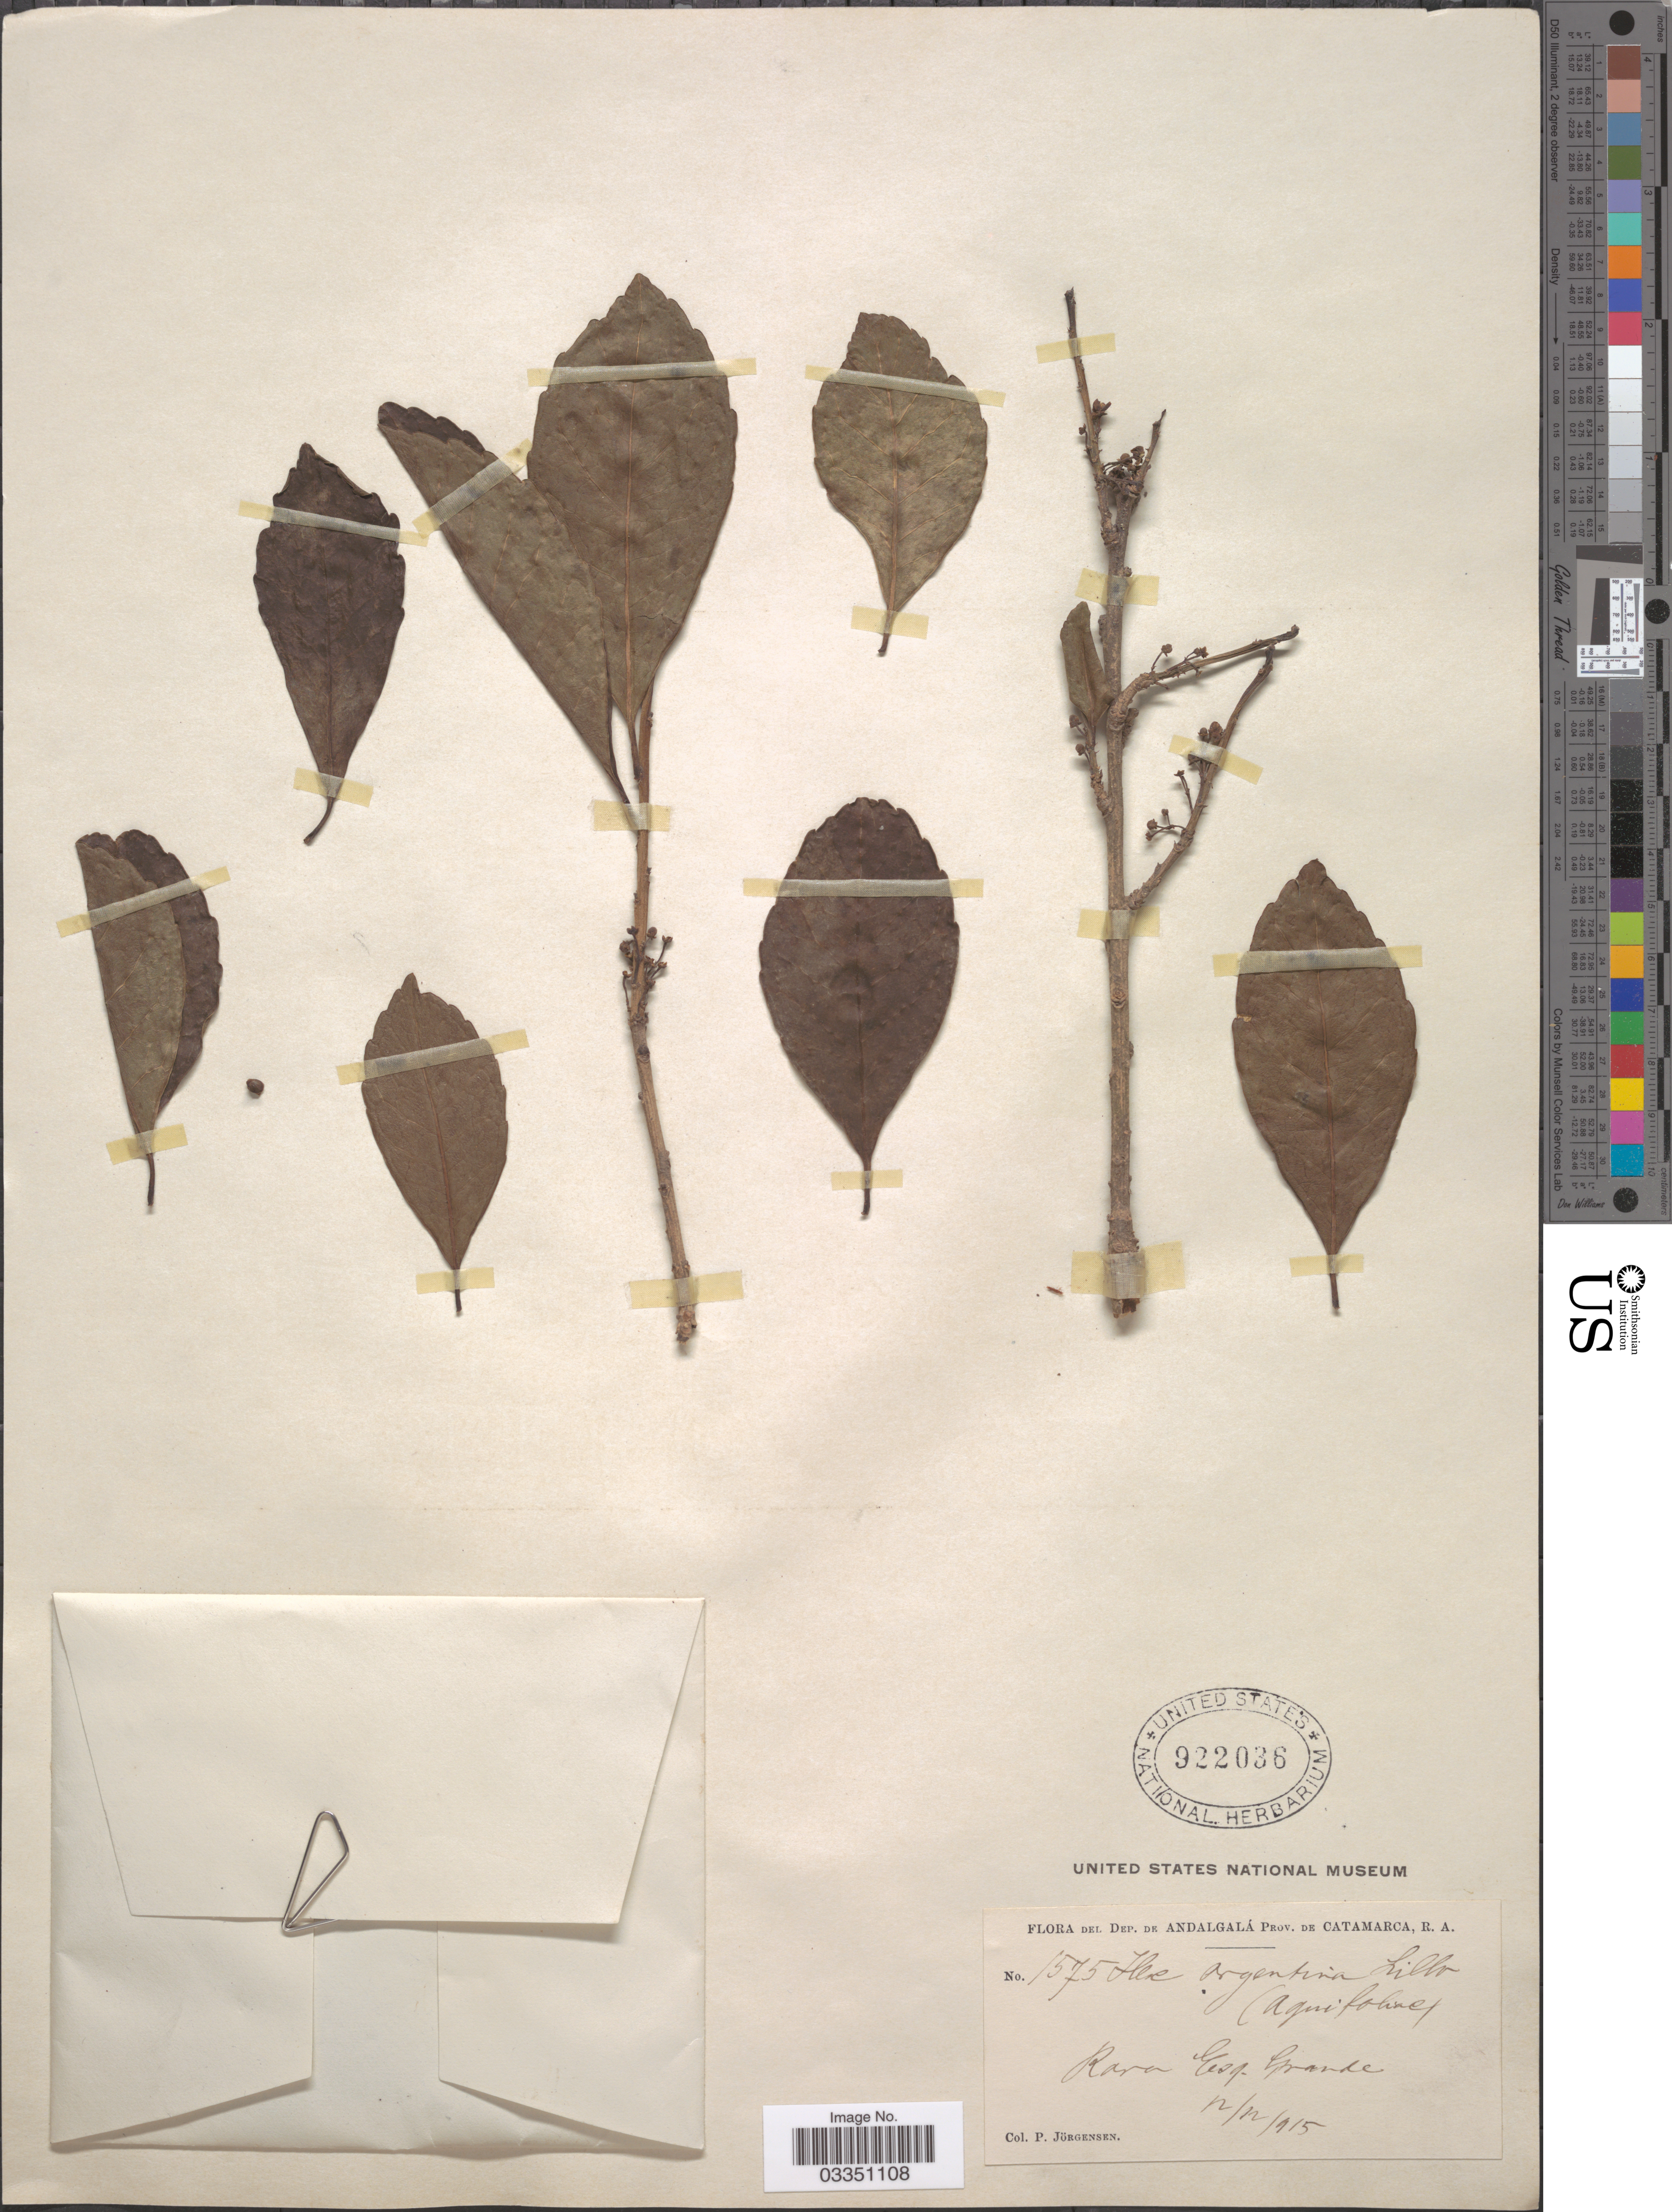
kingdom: Plantae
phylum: Tracheophyta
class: Magnoliopsida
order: Aquifoliales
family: Aquifoliaceae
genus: Ilex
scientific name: Ilex argentina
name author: Lillo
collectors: P. Jörgensen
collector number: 1575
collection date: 1915-12-12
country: Argentina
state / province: Catamarca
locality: Dep. de Andalgalá. Rara Esq. Grande.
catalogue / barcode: US 922036